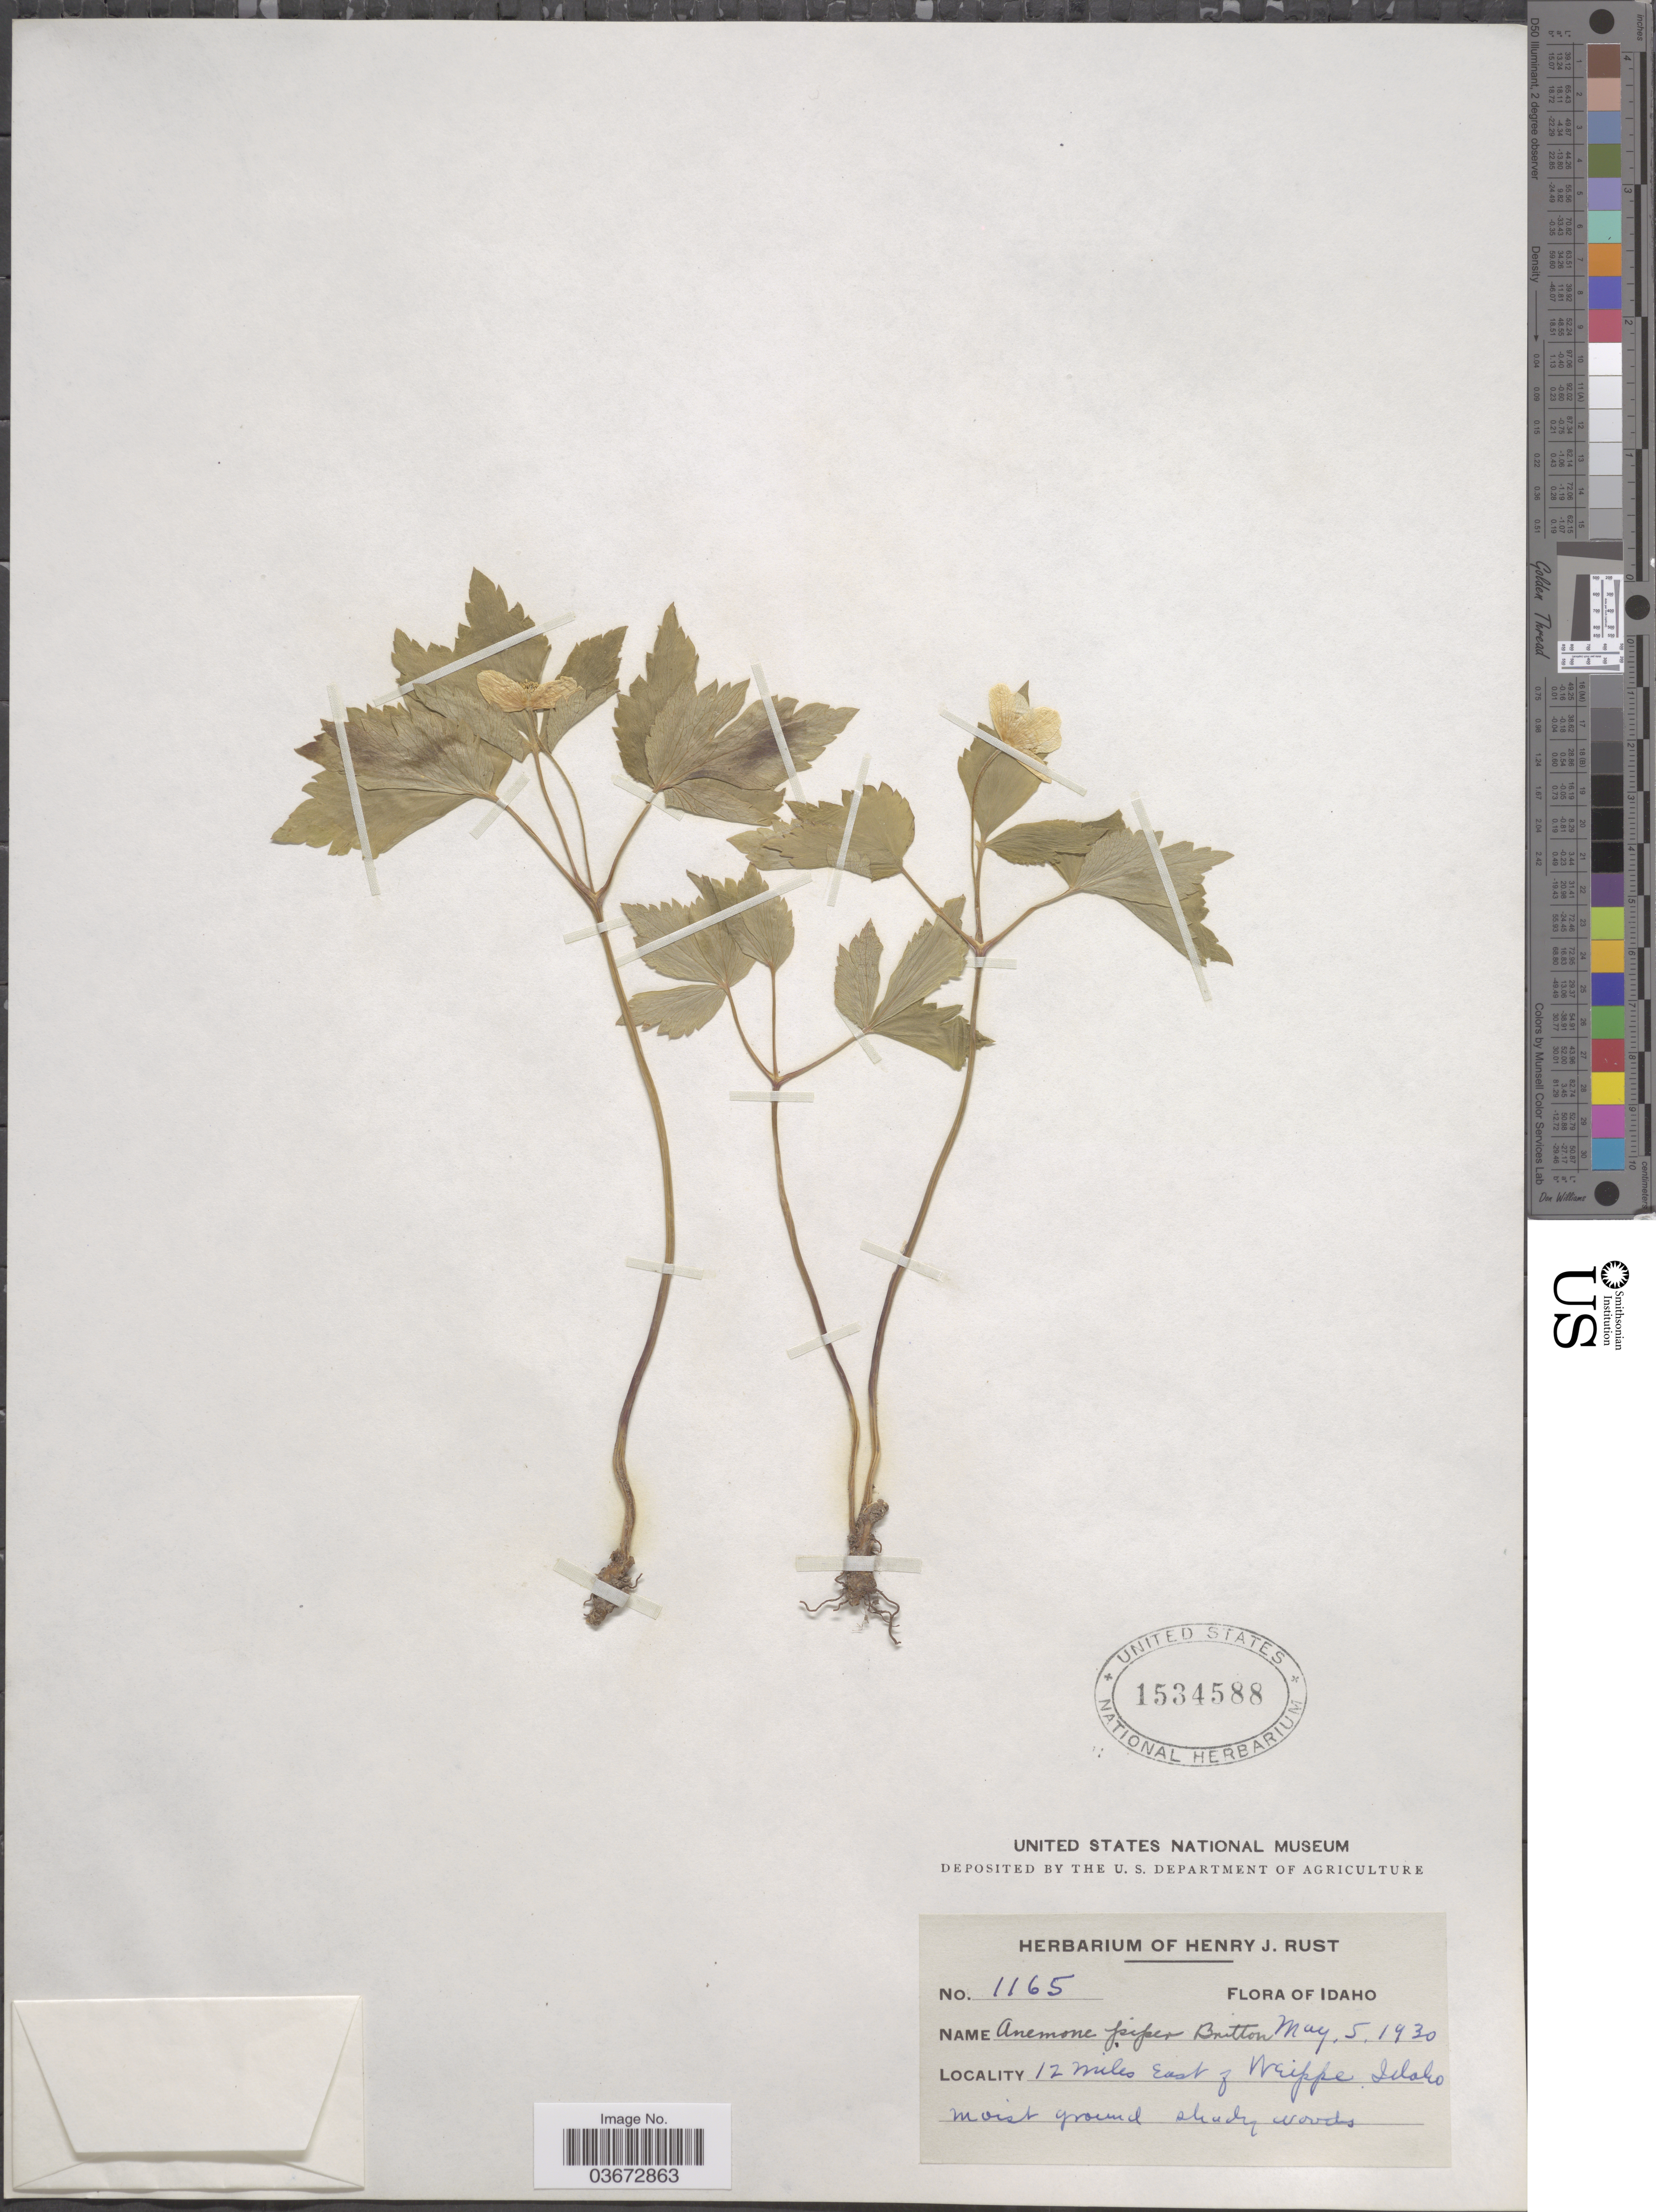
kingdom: Plantae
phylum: Tracheophyta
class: Magnoliopsida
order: Ranunculales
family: Ranunculaceae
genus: Anemone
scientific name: Anemone quinquefolia var. oregana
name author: (A. Gray) B.L. Rob.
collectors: ex herb. Henry J. Rust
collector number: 1165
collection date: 1930-05-05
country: United States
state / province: Idaho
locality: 12 miles East of Weippe.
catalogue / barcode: US 1534588